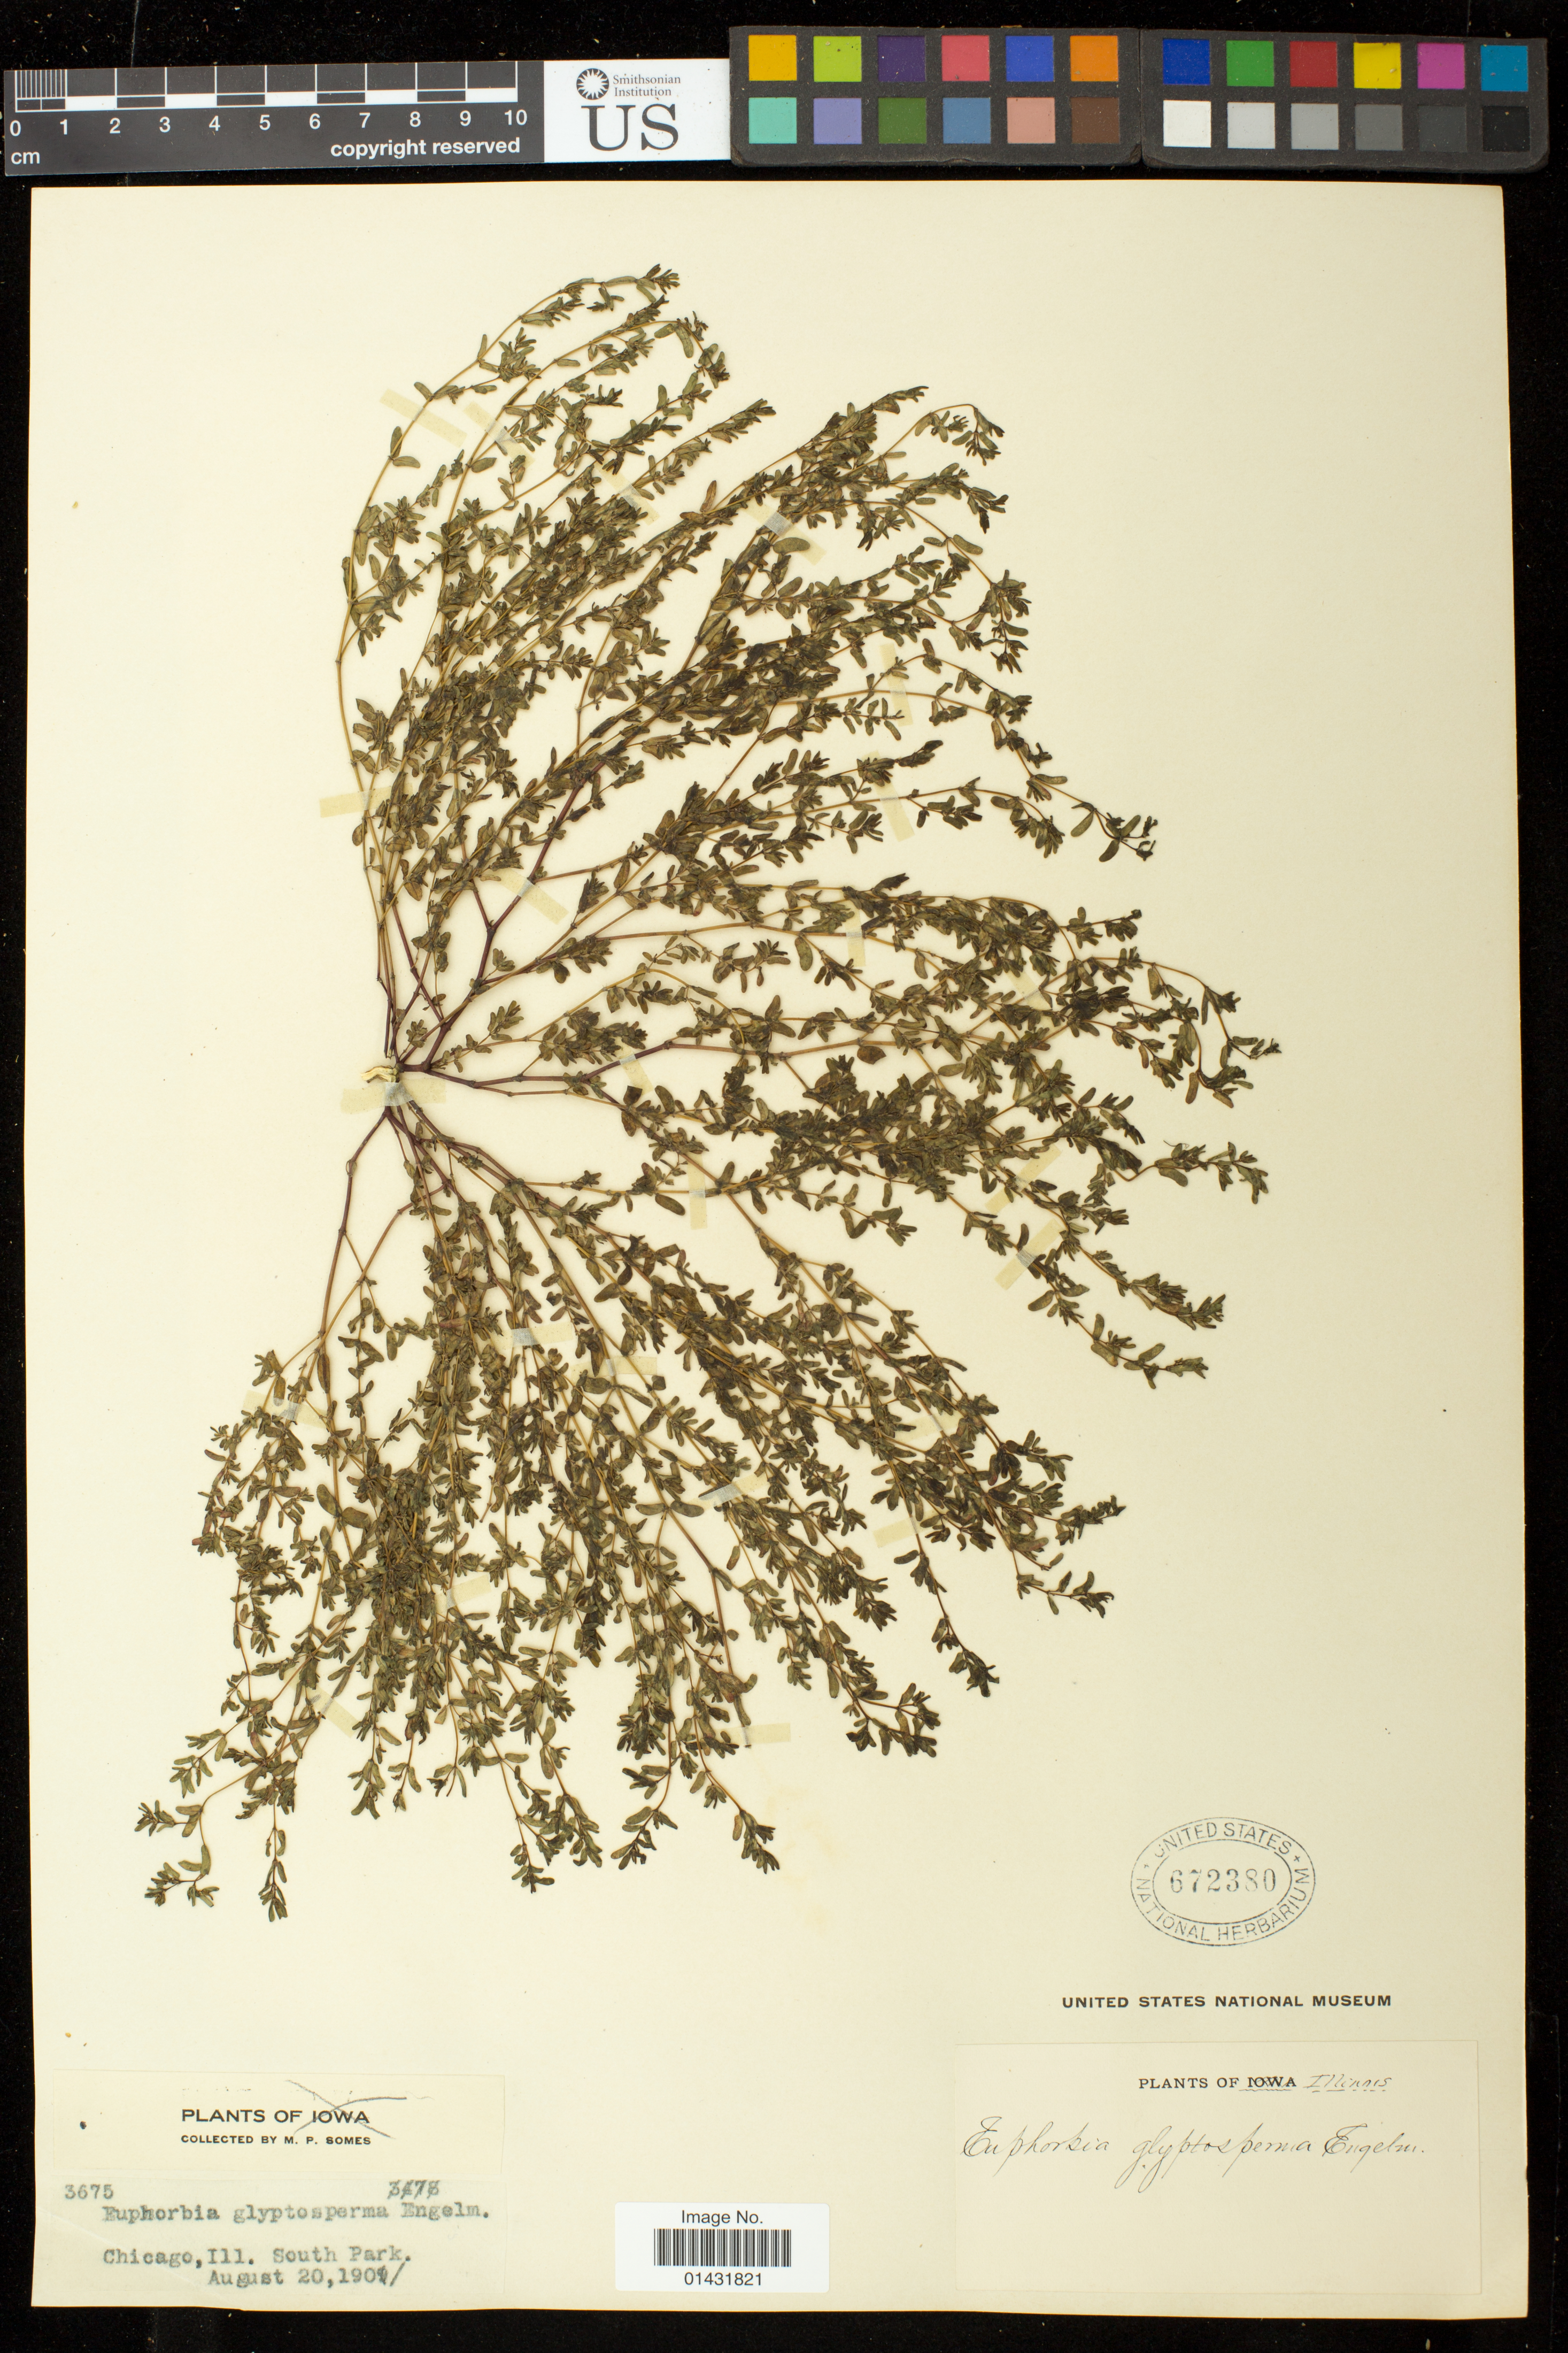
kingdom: Plantae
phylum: Tracheophyta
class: Magnoliopsida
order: Malpighiales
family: Euphorbiaceae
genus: Euphorbia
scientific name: Euphorbia glyptosperma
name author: Engelm.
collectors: M. Somes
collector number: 3675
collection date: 1901-08-20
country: United States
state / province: Illinois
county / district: Cook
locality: Chicago, South Park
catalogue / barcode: US 672380